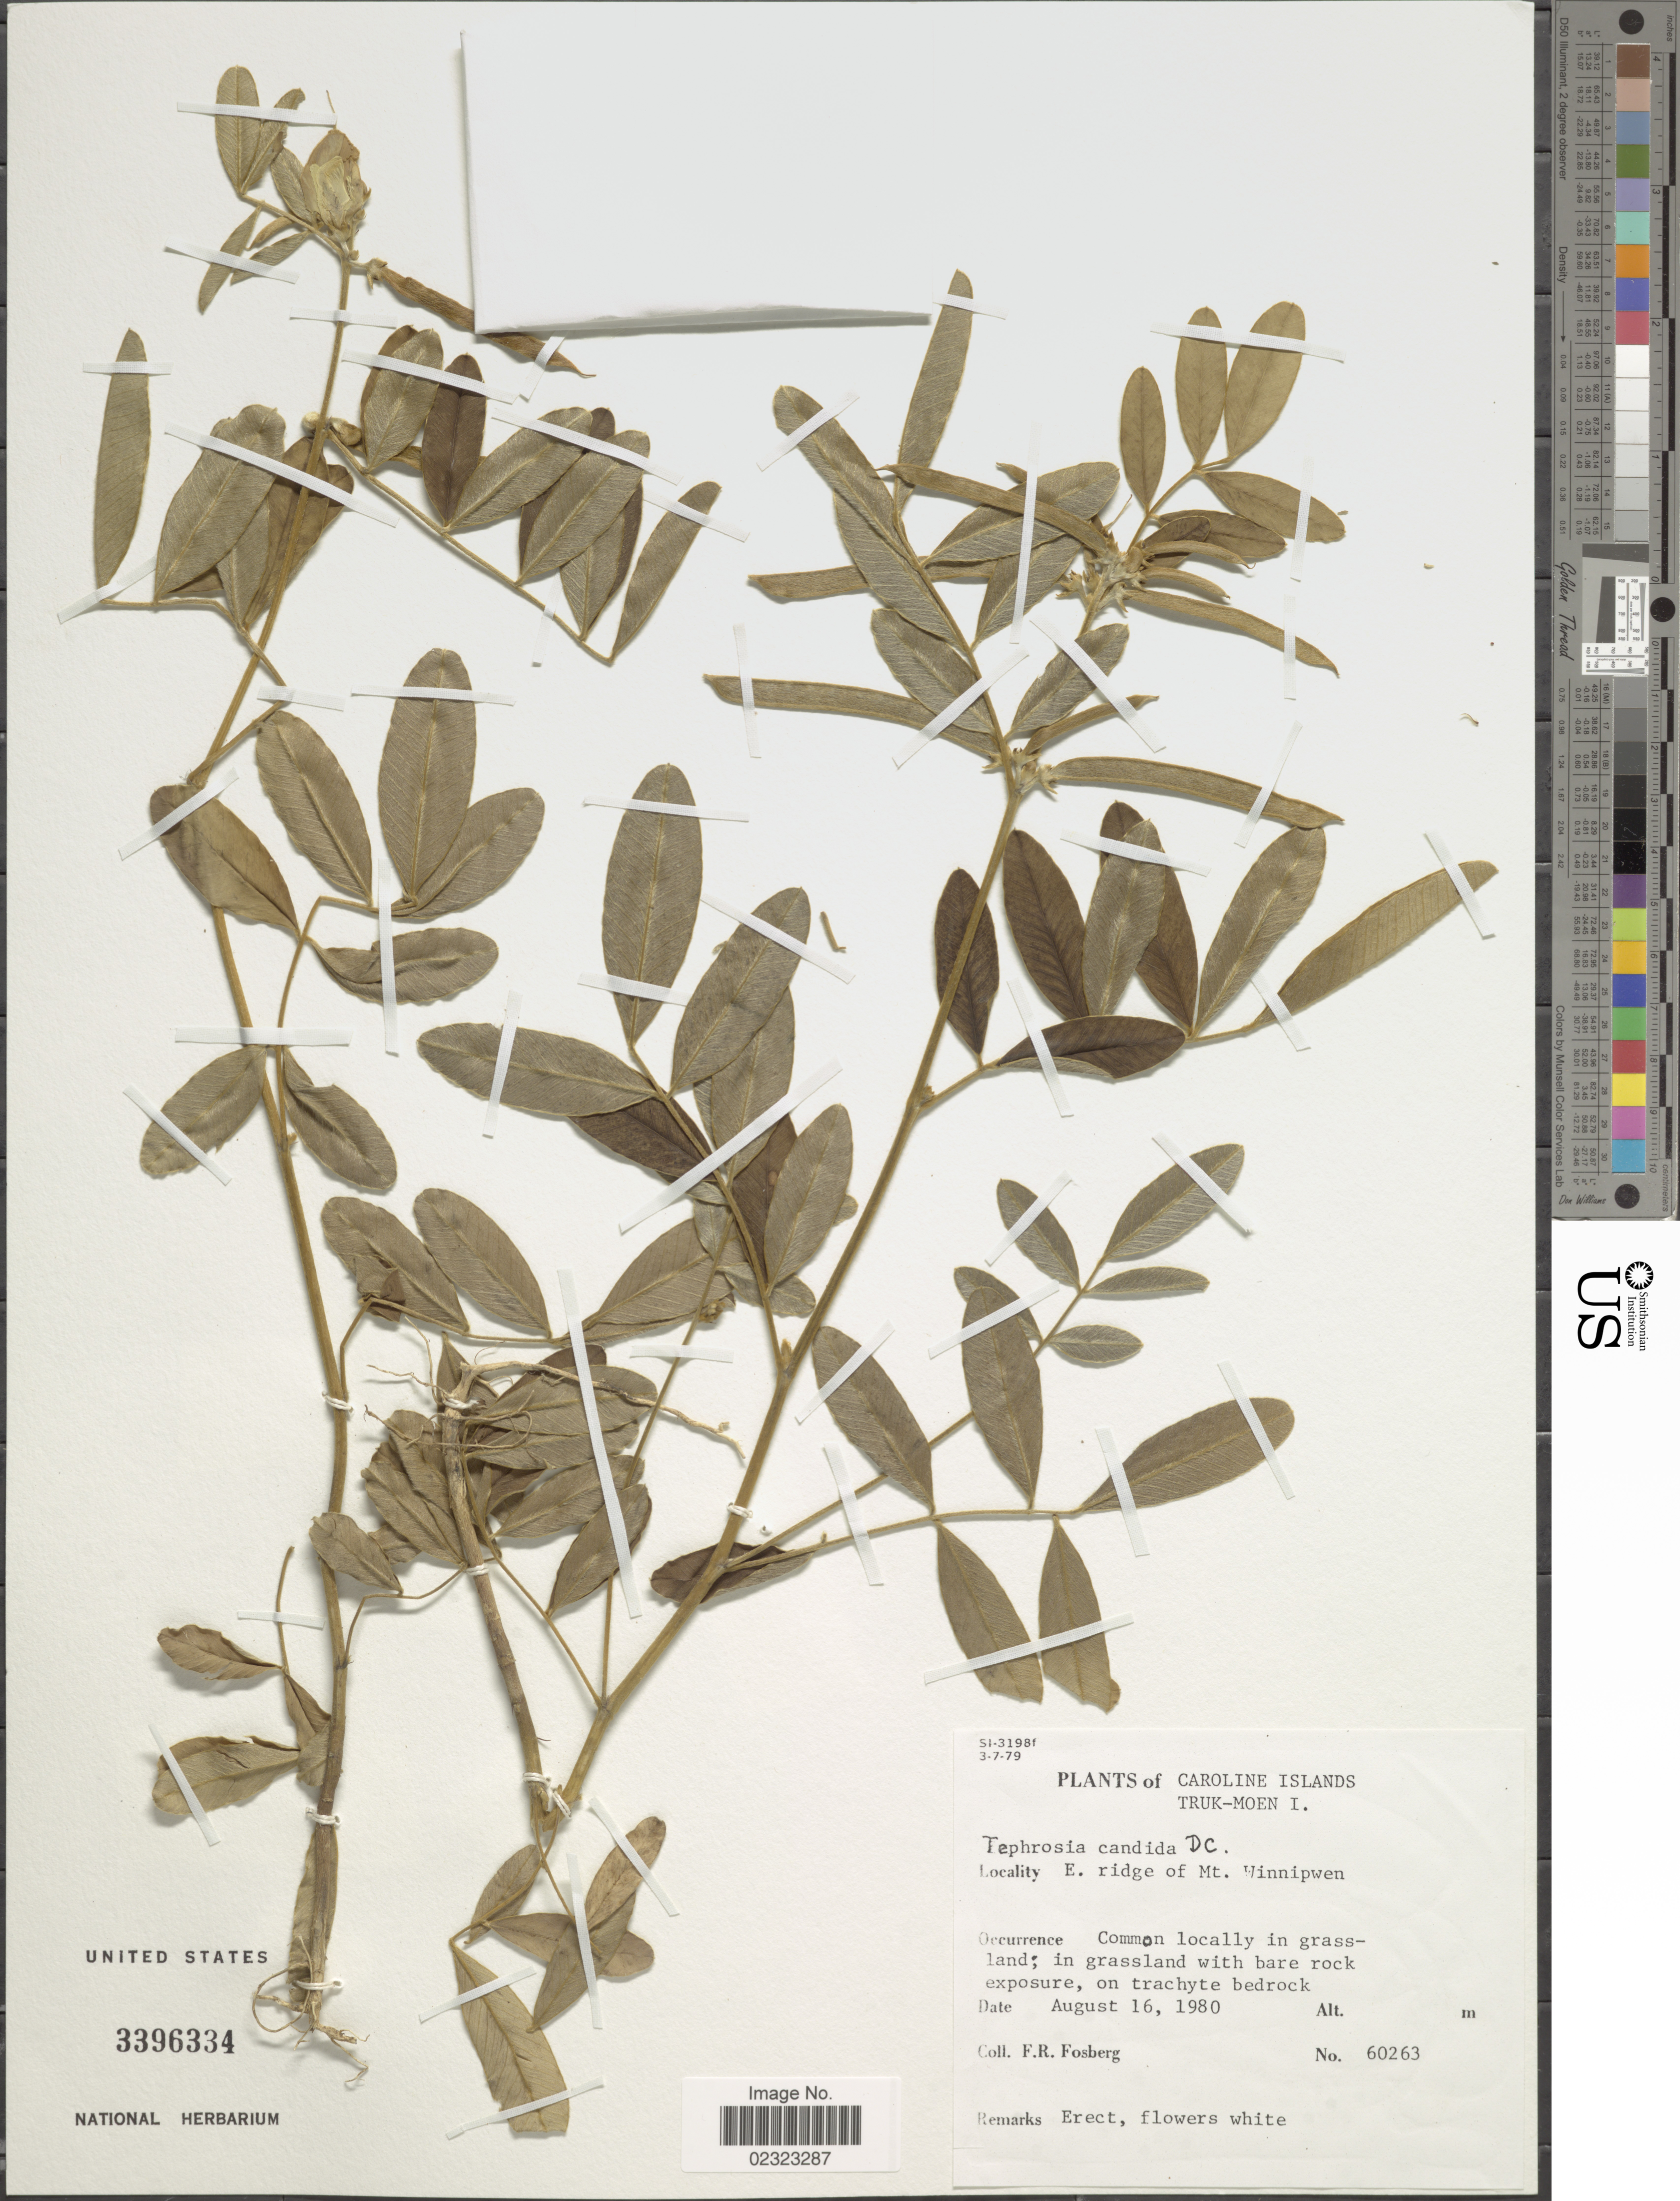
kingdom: Plantae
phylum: Tracheophyta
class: Magnoliopsida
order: Fabales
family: Fabaceae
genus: Tephrosia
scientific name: Tephrosia candida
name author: DC.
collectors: F. R. Fosberg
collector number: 60263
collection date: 1980-08-16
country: Micronesia, Federated States of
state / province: Truk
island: Moen [Wono]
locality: Caroline Islands, Truk-Moen I., E. ridge of Mt. Winnipwen.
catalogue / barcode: US 3396334